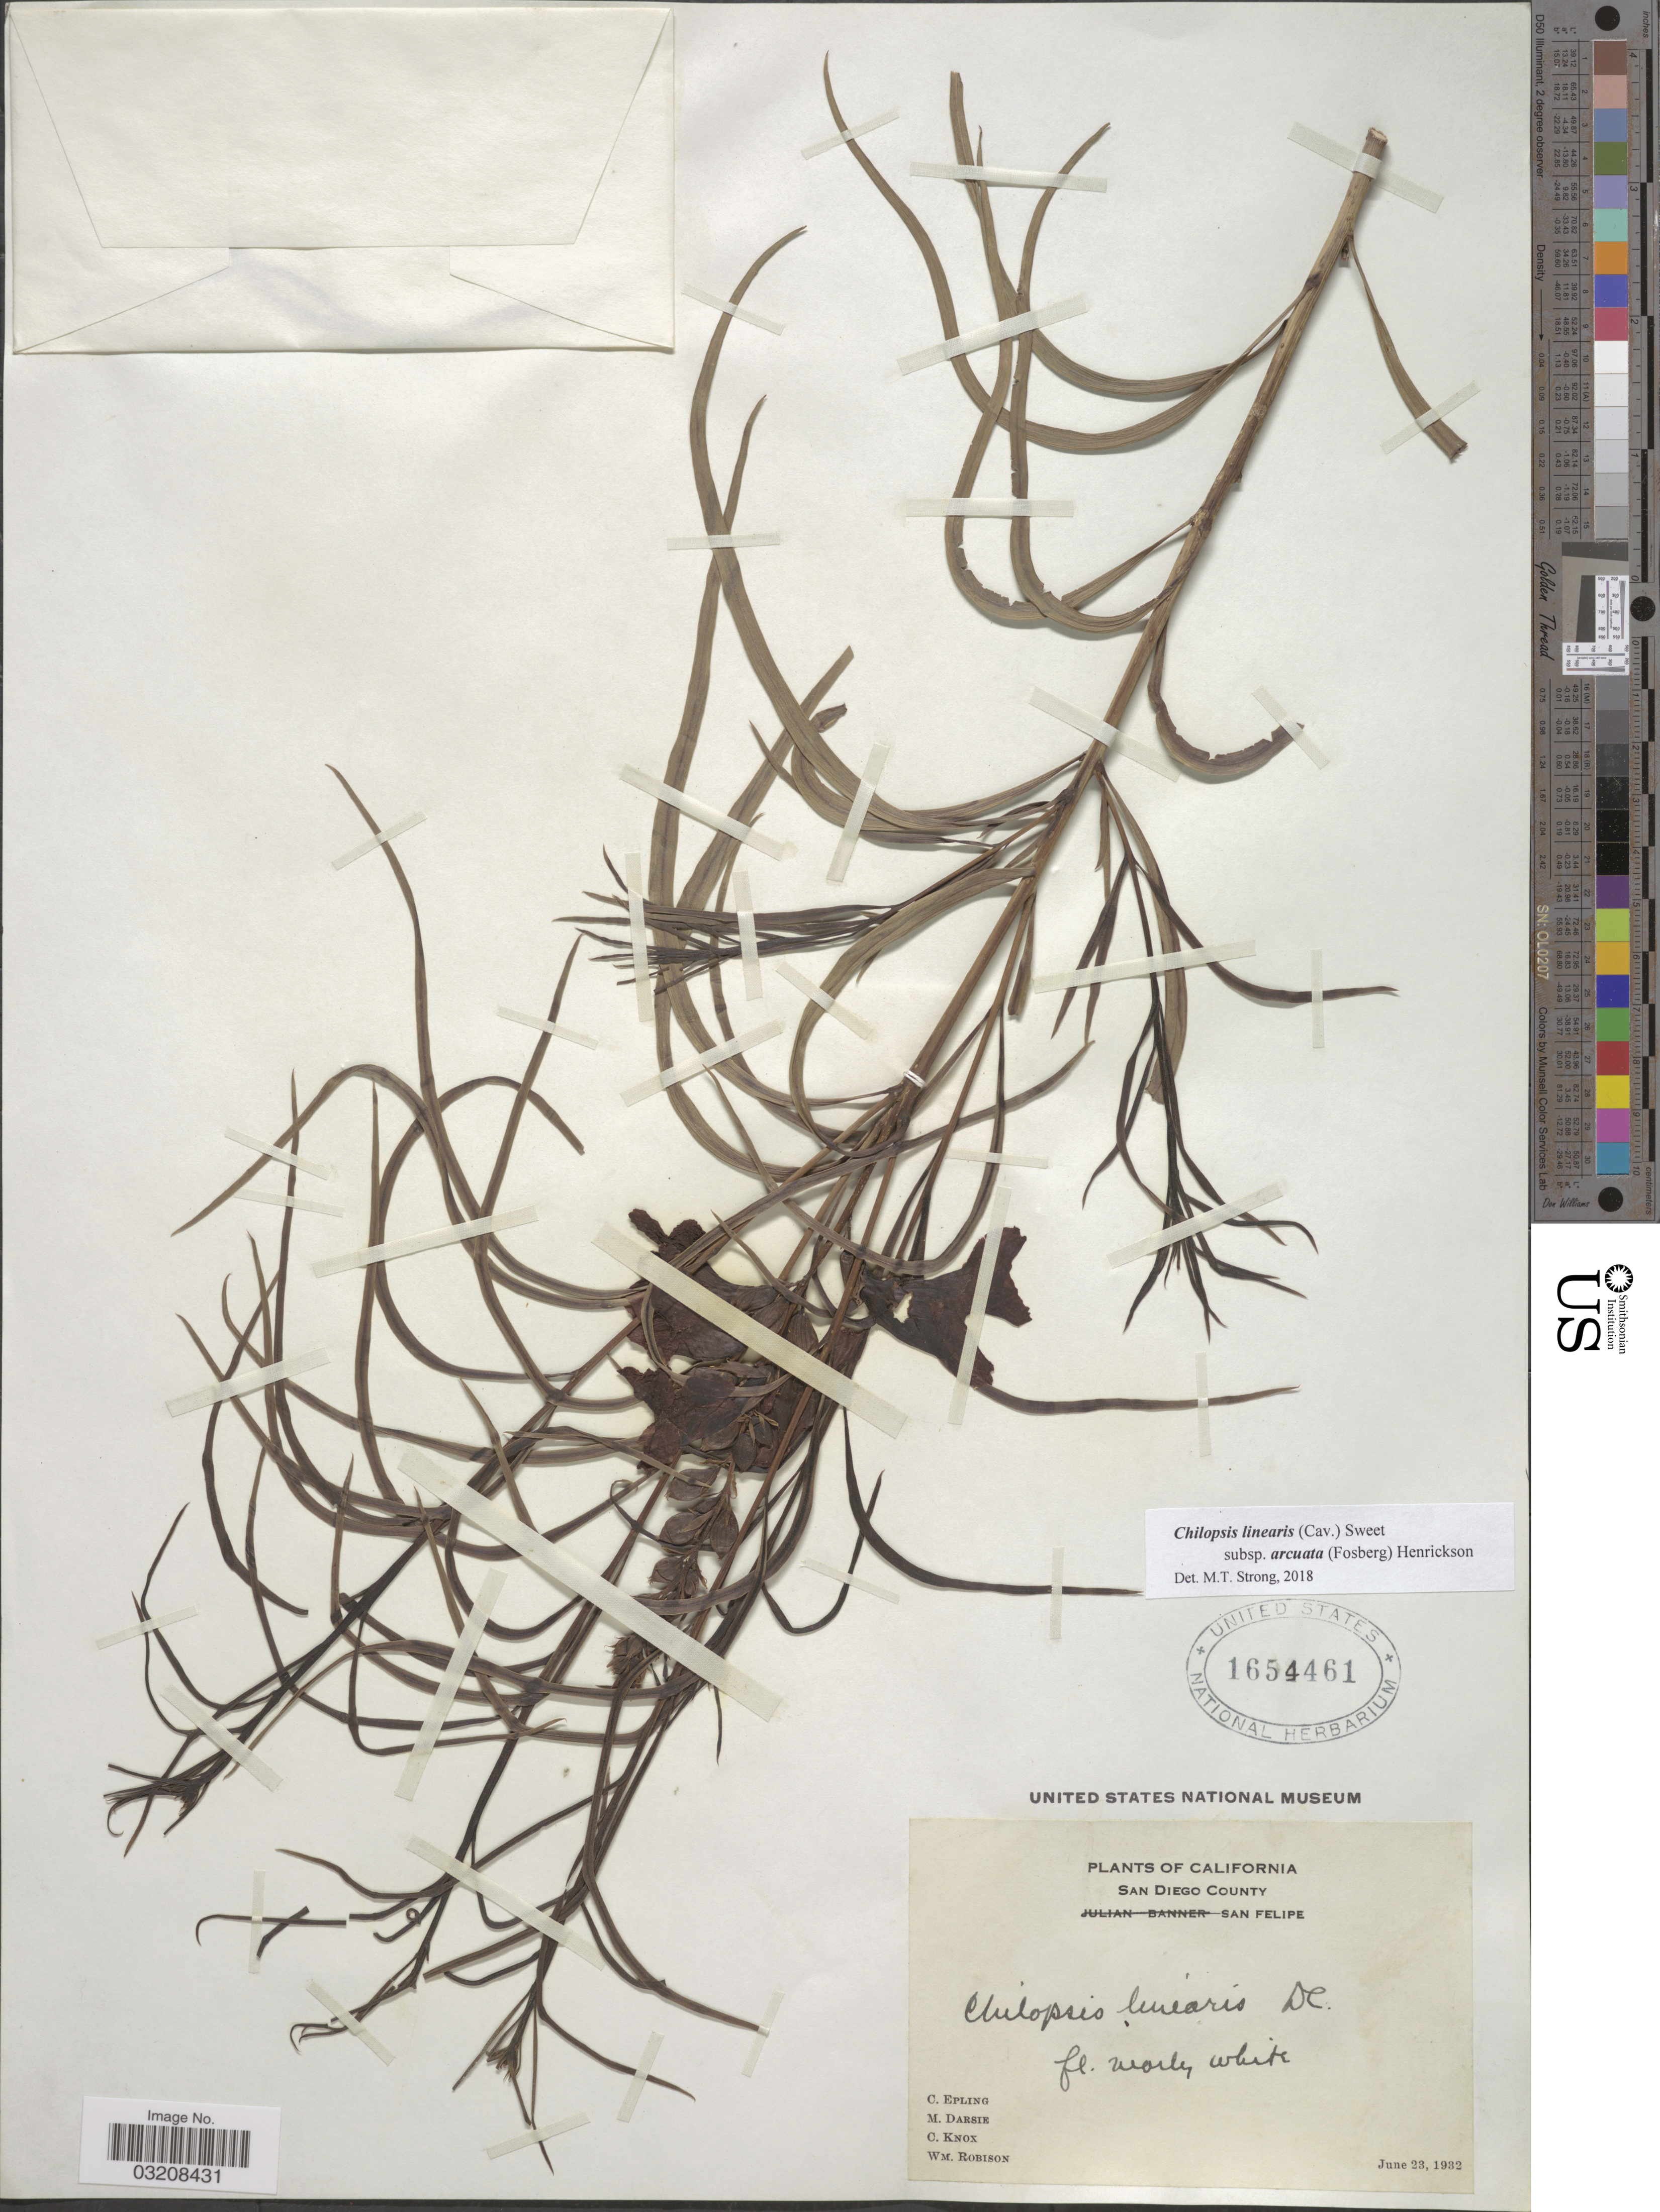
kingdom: Plantae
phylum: Tracheophyta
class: Magnoliopsida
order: Lamiales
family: Bignoniaceae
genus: Chilopsis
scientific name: Chilopsis linearis subsp. arcuata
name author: (Fosberg) Henrickson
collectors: C. C. Epling, M. Darsie, C. Knox & W. Robison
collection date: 1932-06-23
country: United States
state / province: California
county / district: San Diego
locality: San Diego County. San Felipe.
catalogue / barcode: US 1654461